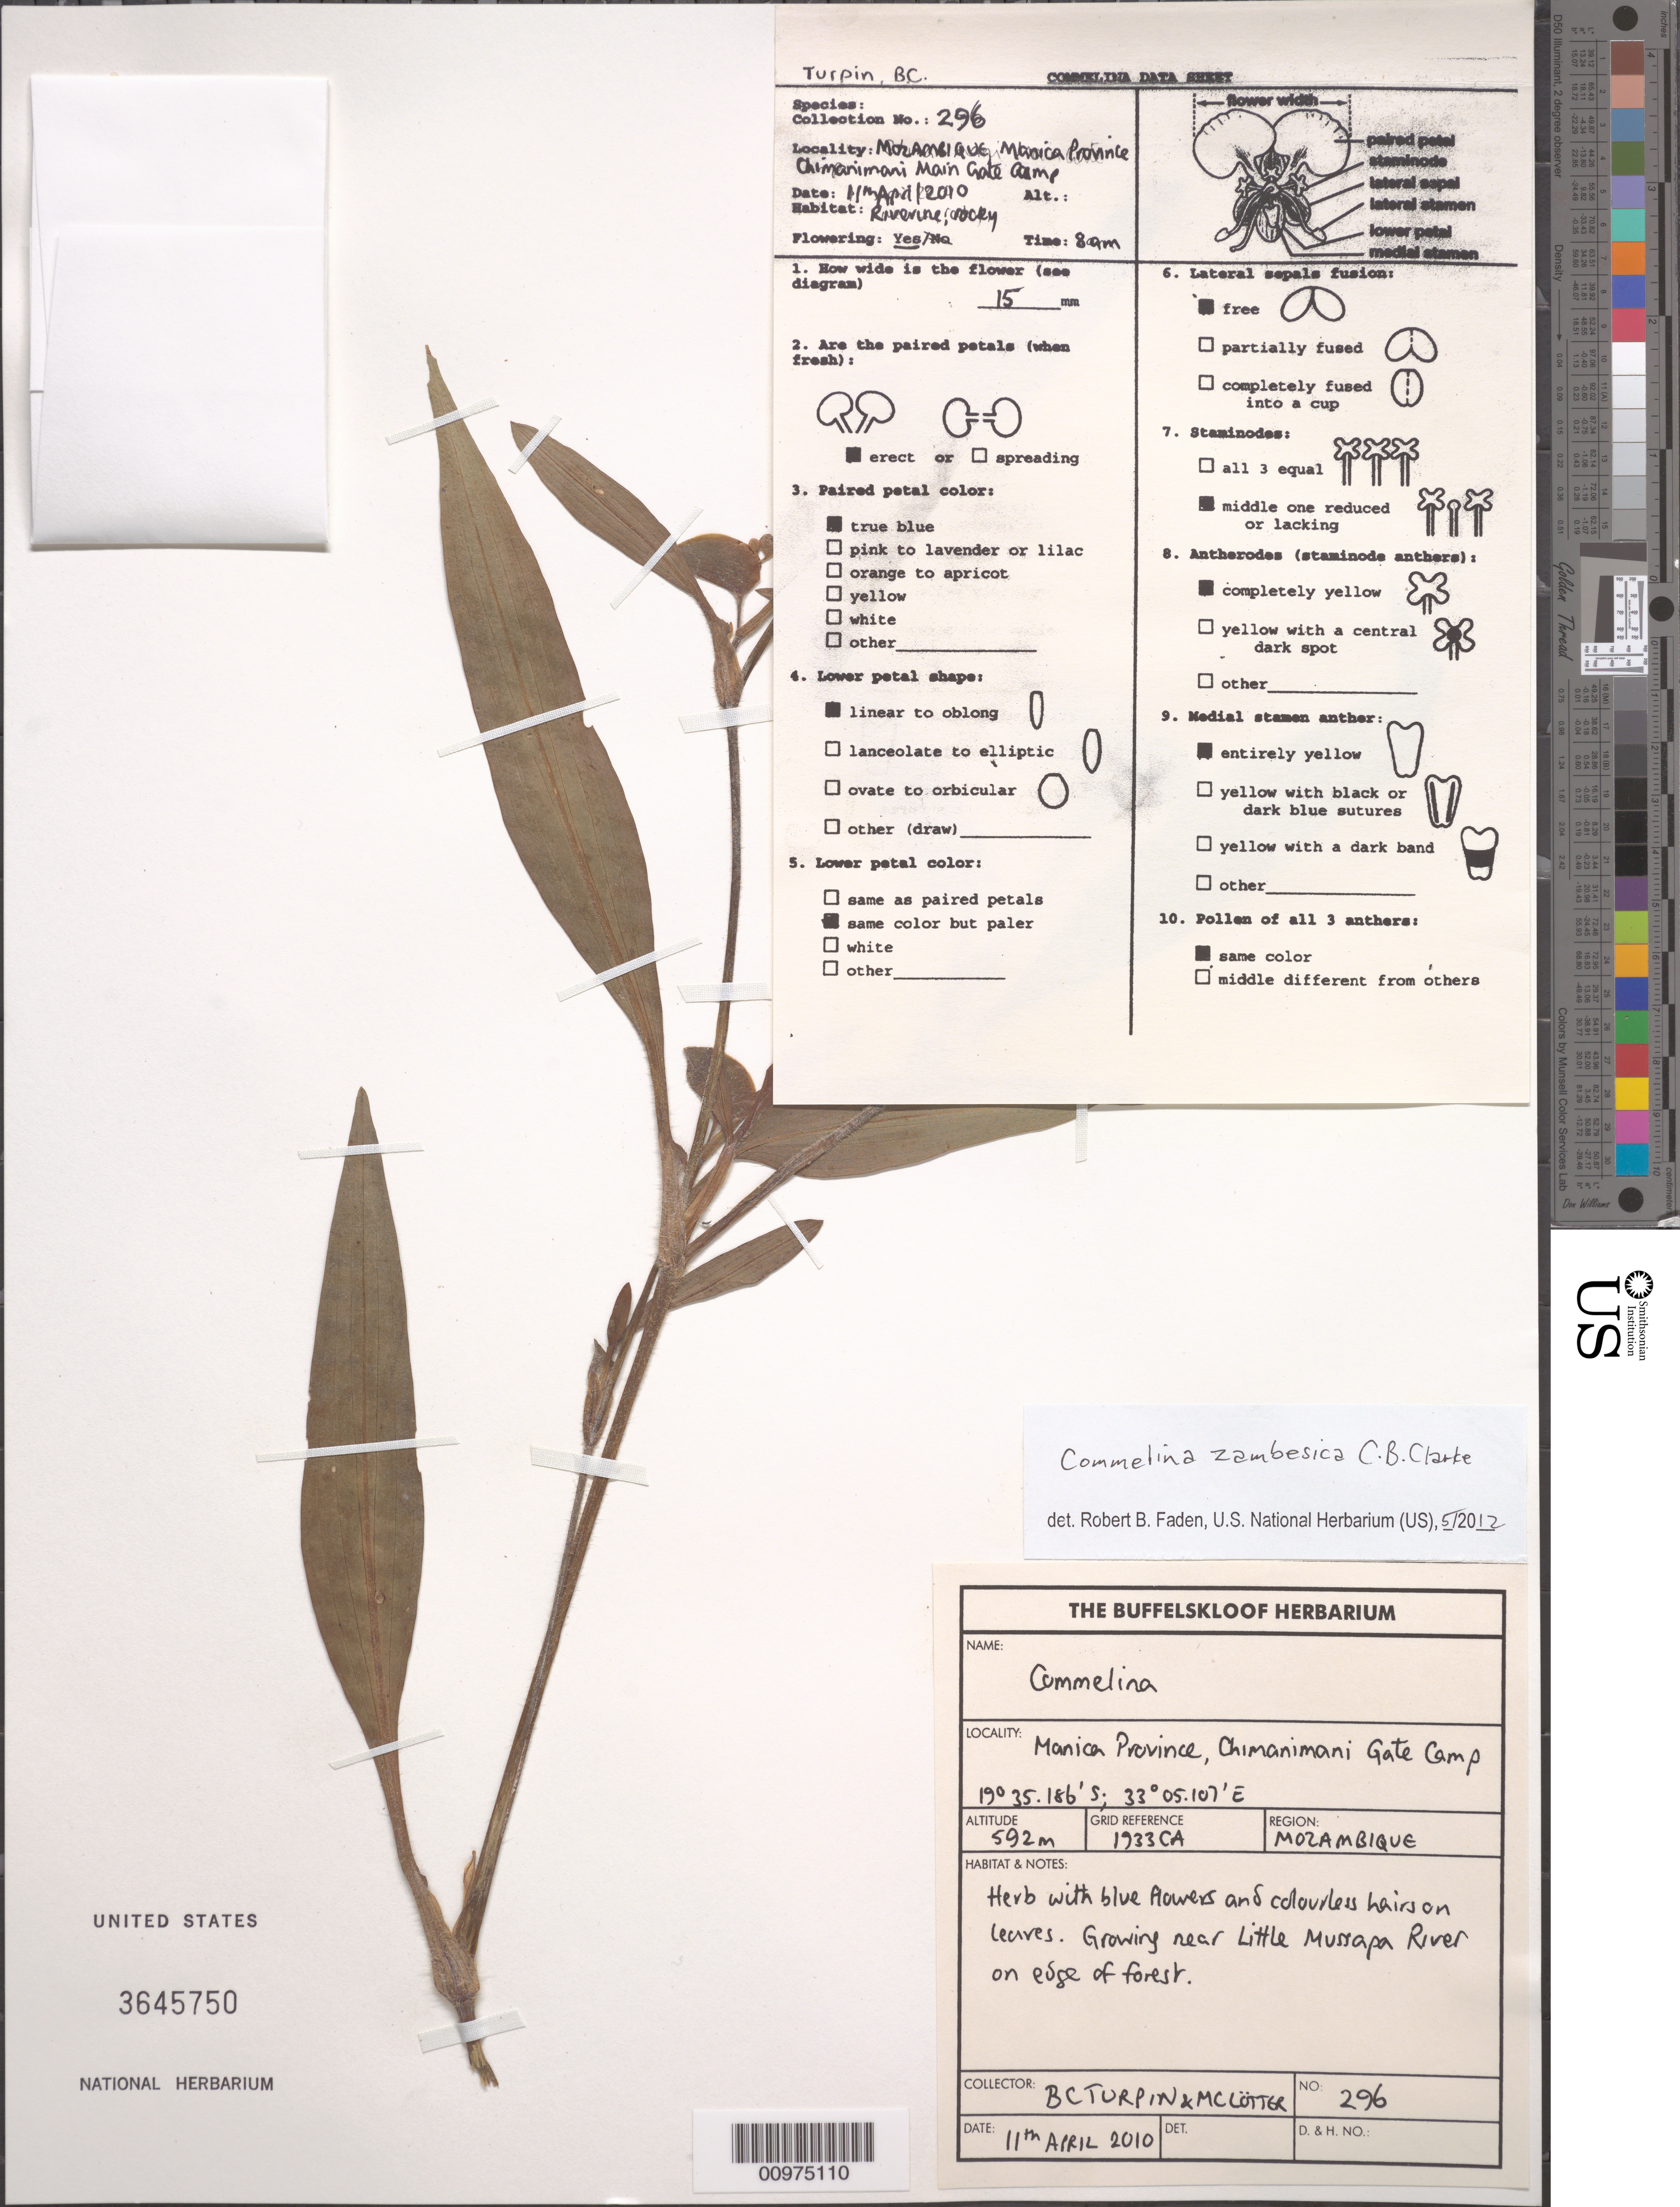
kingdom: Plantae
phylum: Tracheophyta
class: Liliopsida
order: Commelinales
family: Commelinaceae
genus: Commelina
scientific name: Commelina zambesica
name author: C.B. Clarke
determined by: Faden, Robert B., (US), Smithsonian Institution - National Museum of Natural History (UNITED STATES)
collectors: B. C. Turpin & M. Lötter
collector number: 296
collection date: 2010-04-11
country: Mozambique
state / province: Manica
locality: Chimanimani Gate Camp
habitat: Growing near Little Mussapa River on edge of forest.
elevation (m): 592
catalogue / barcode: US 3645750